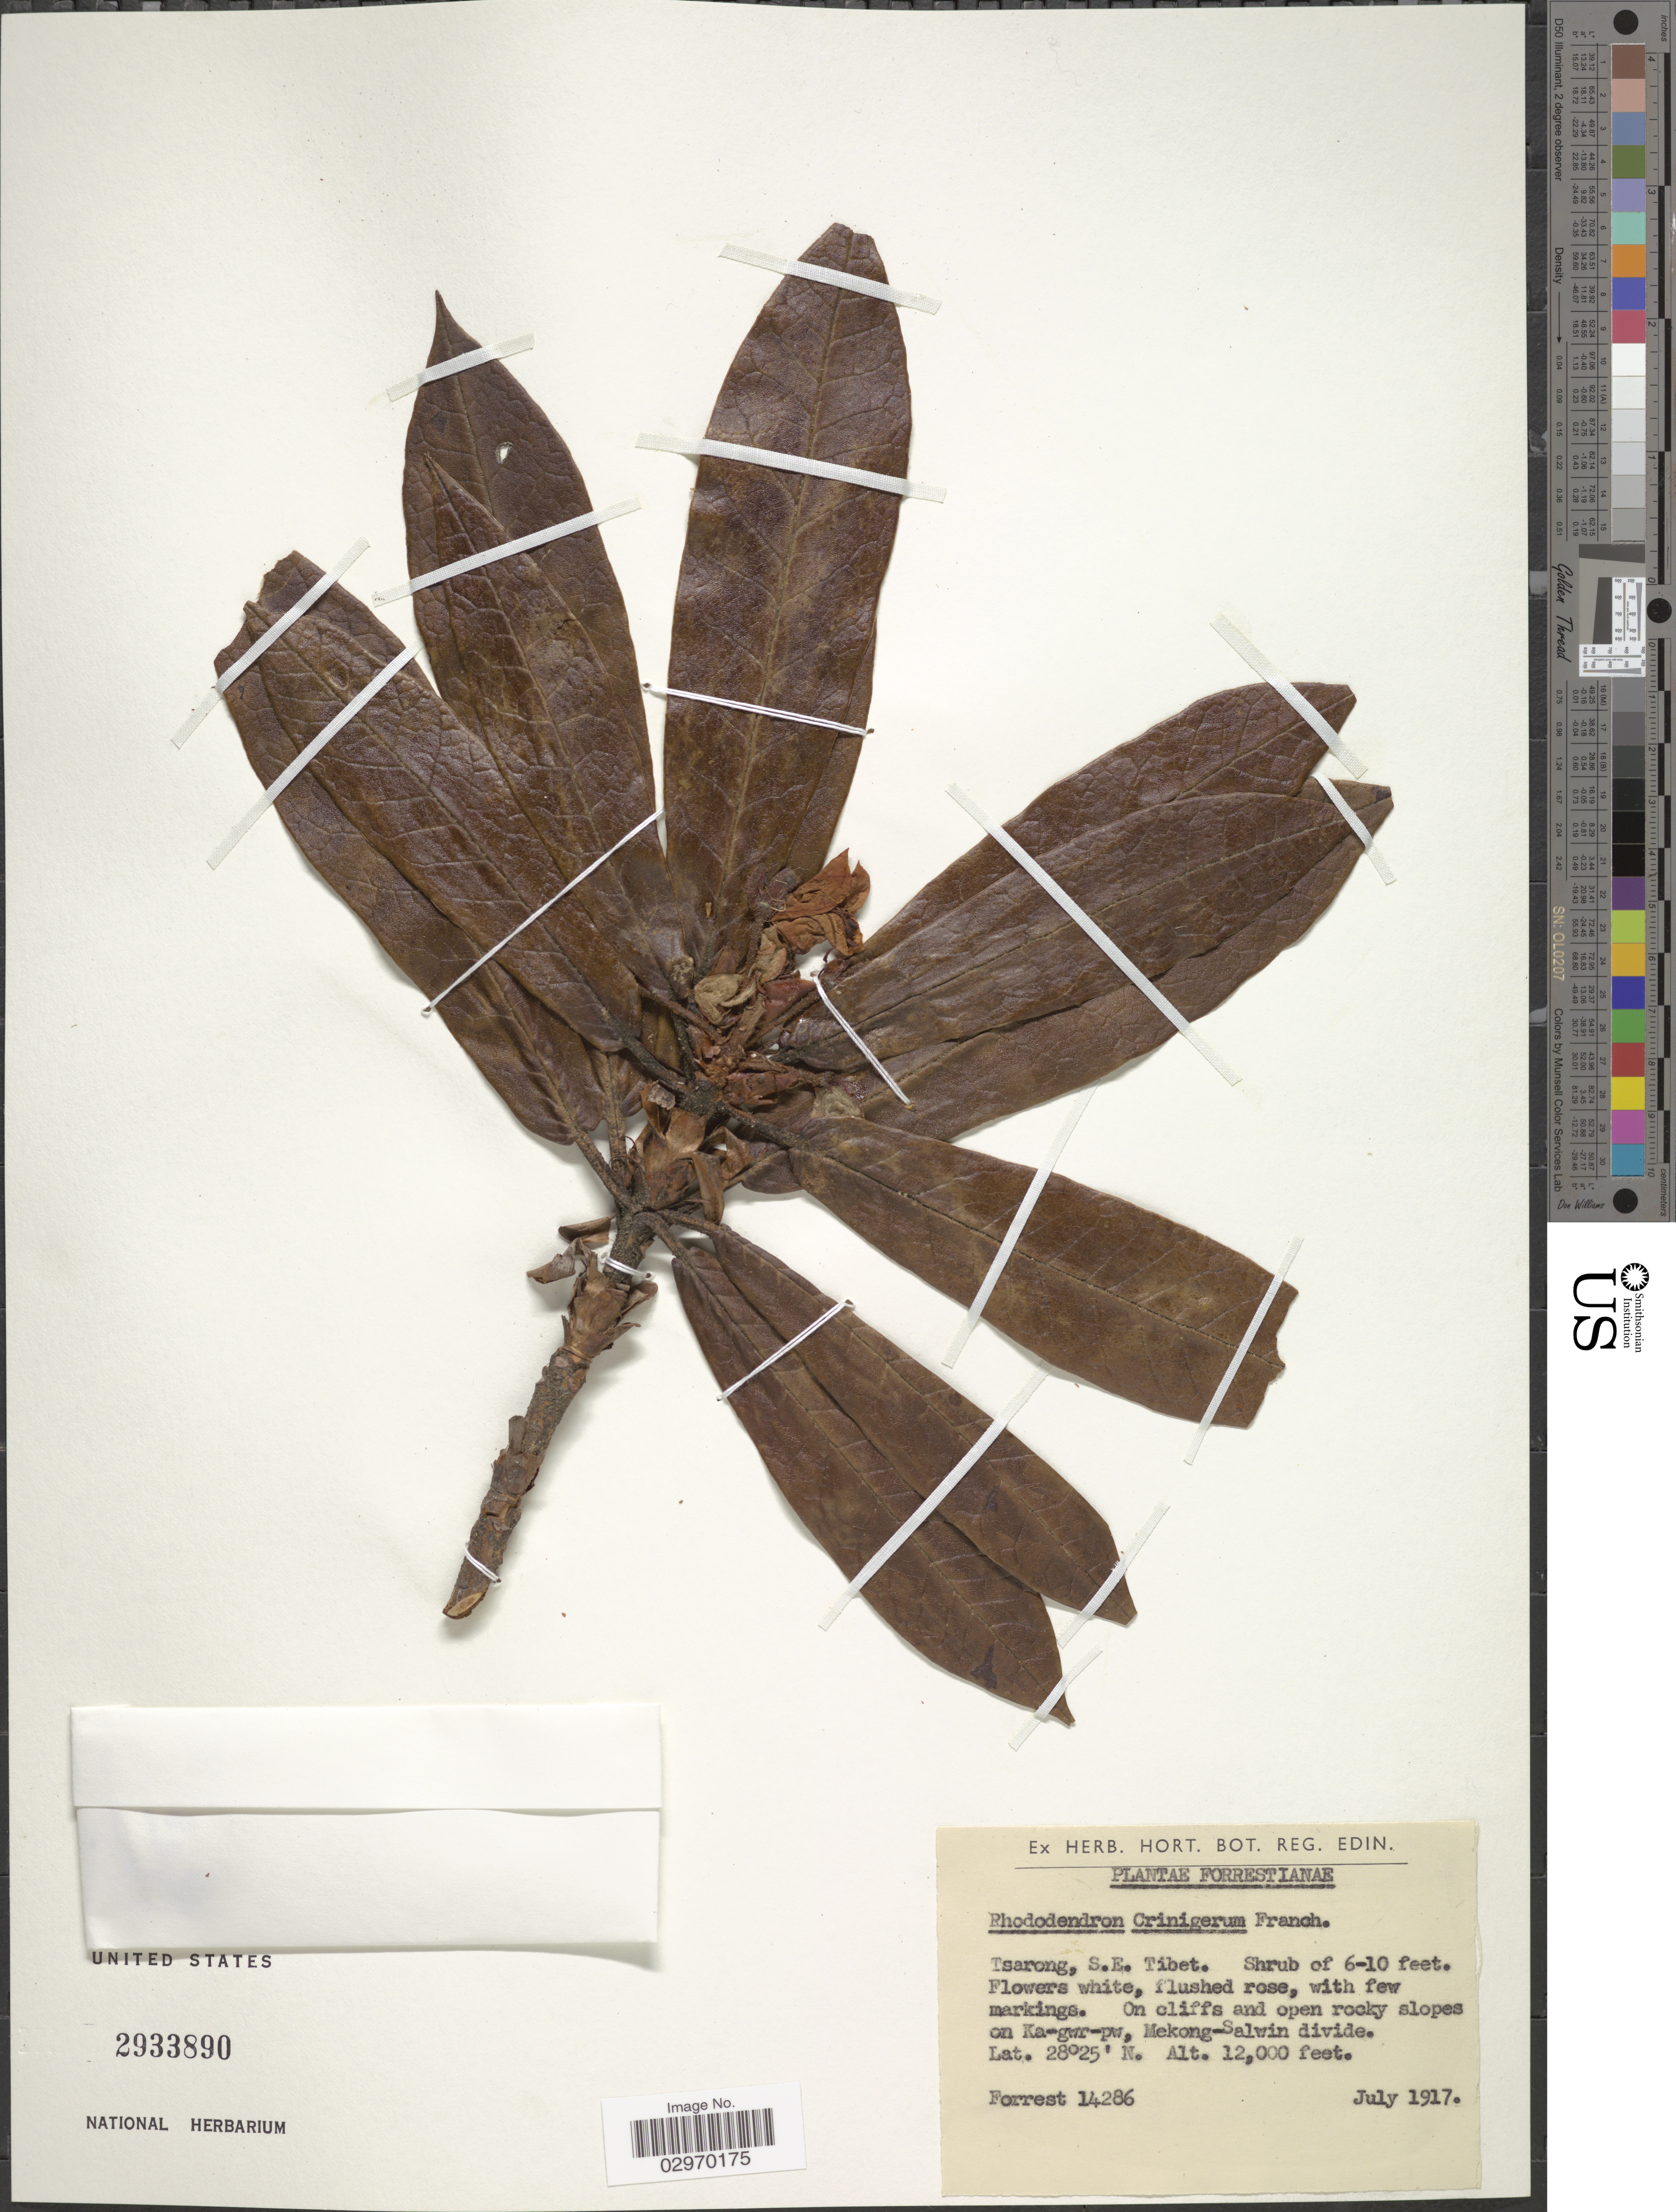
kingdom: Plantae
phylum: Tracheophyta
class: Magnoliopsida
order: Ericales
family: Ericaceae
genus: Rhododendron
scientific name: Rhododendron crinigerum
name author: Franch.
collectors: -. Forrest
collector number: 14286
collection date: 1917-07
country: China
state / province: Xizang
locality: Tsarong, S.E. Tibet. Slopes on Ka-gwr-pw, Mekong-Salwin divide.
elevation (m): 3658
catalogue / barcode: US 2933890